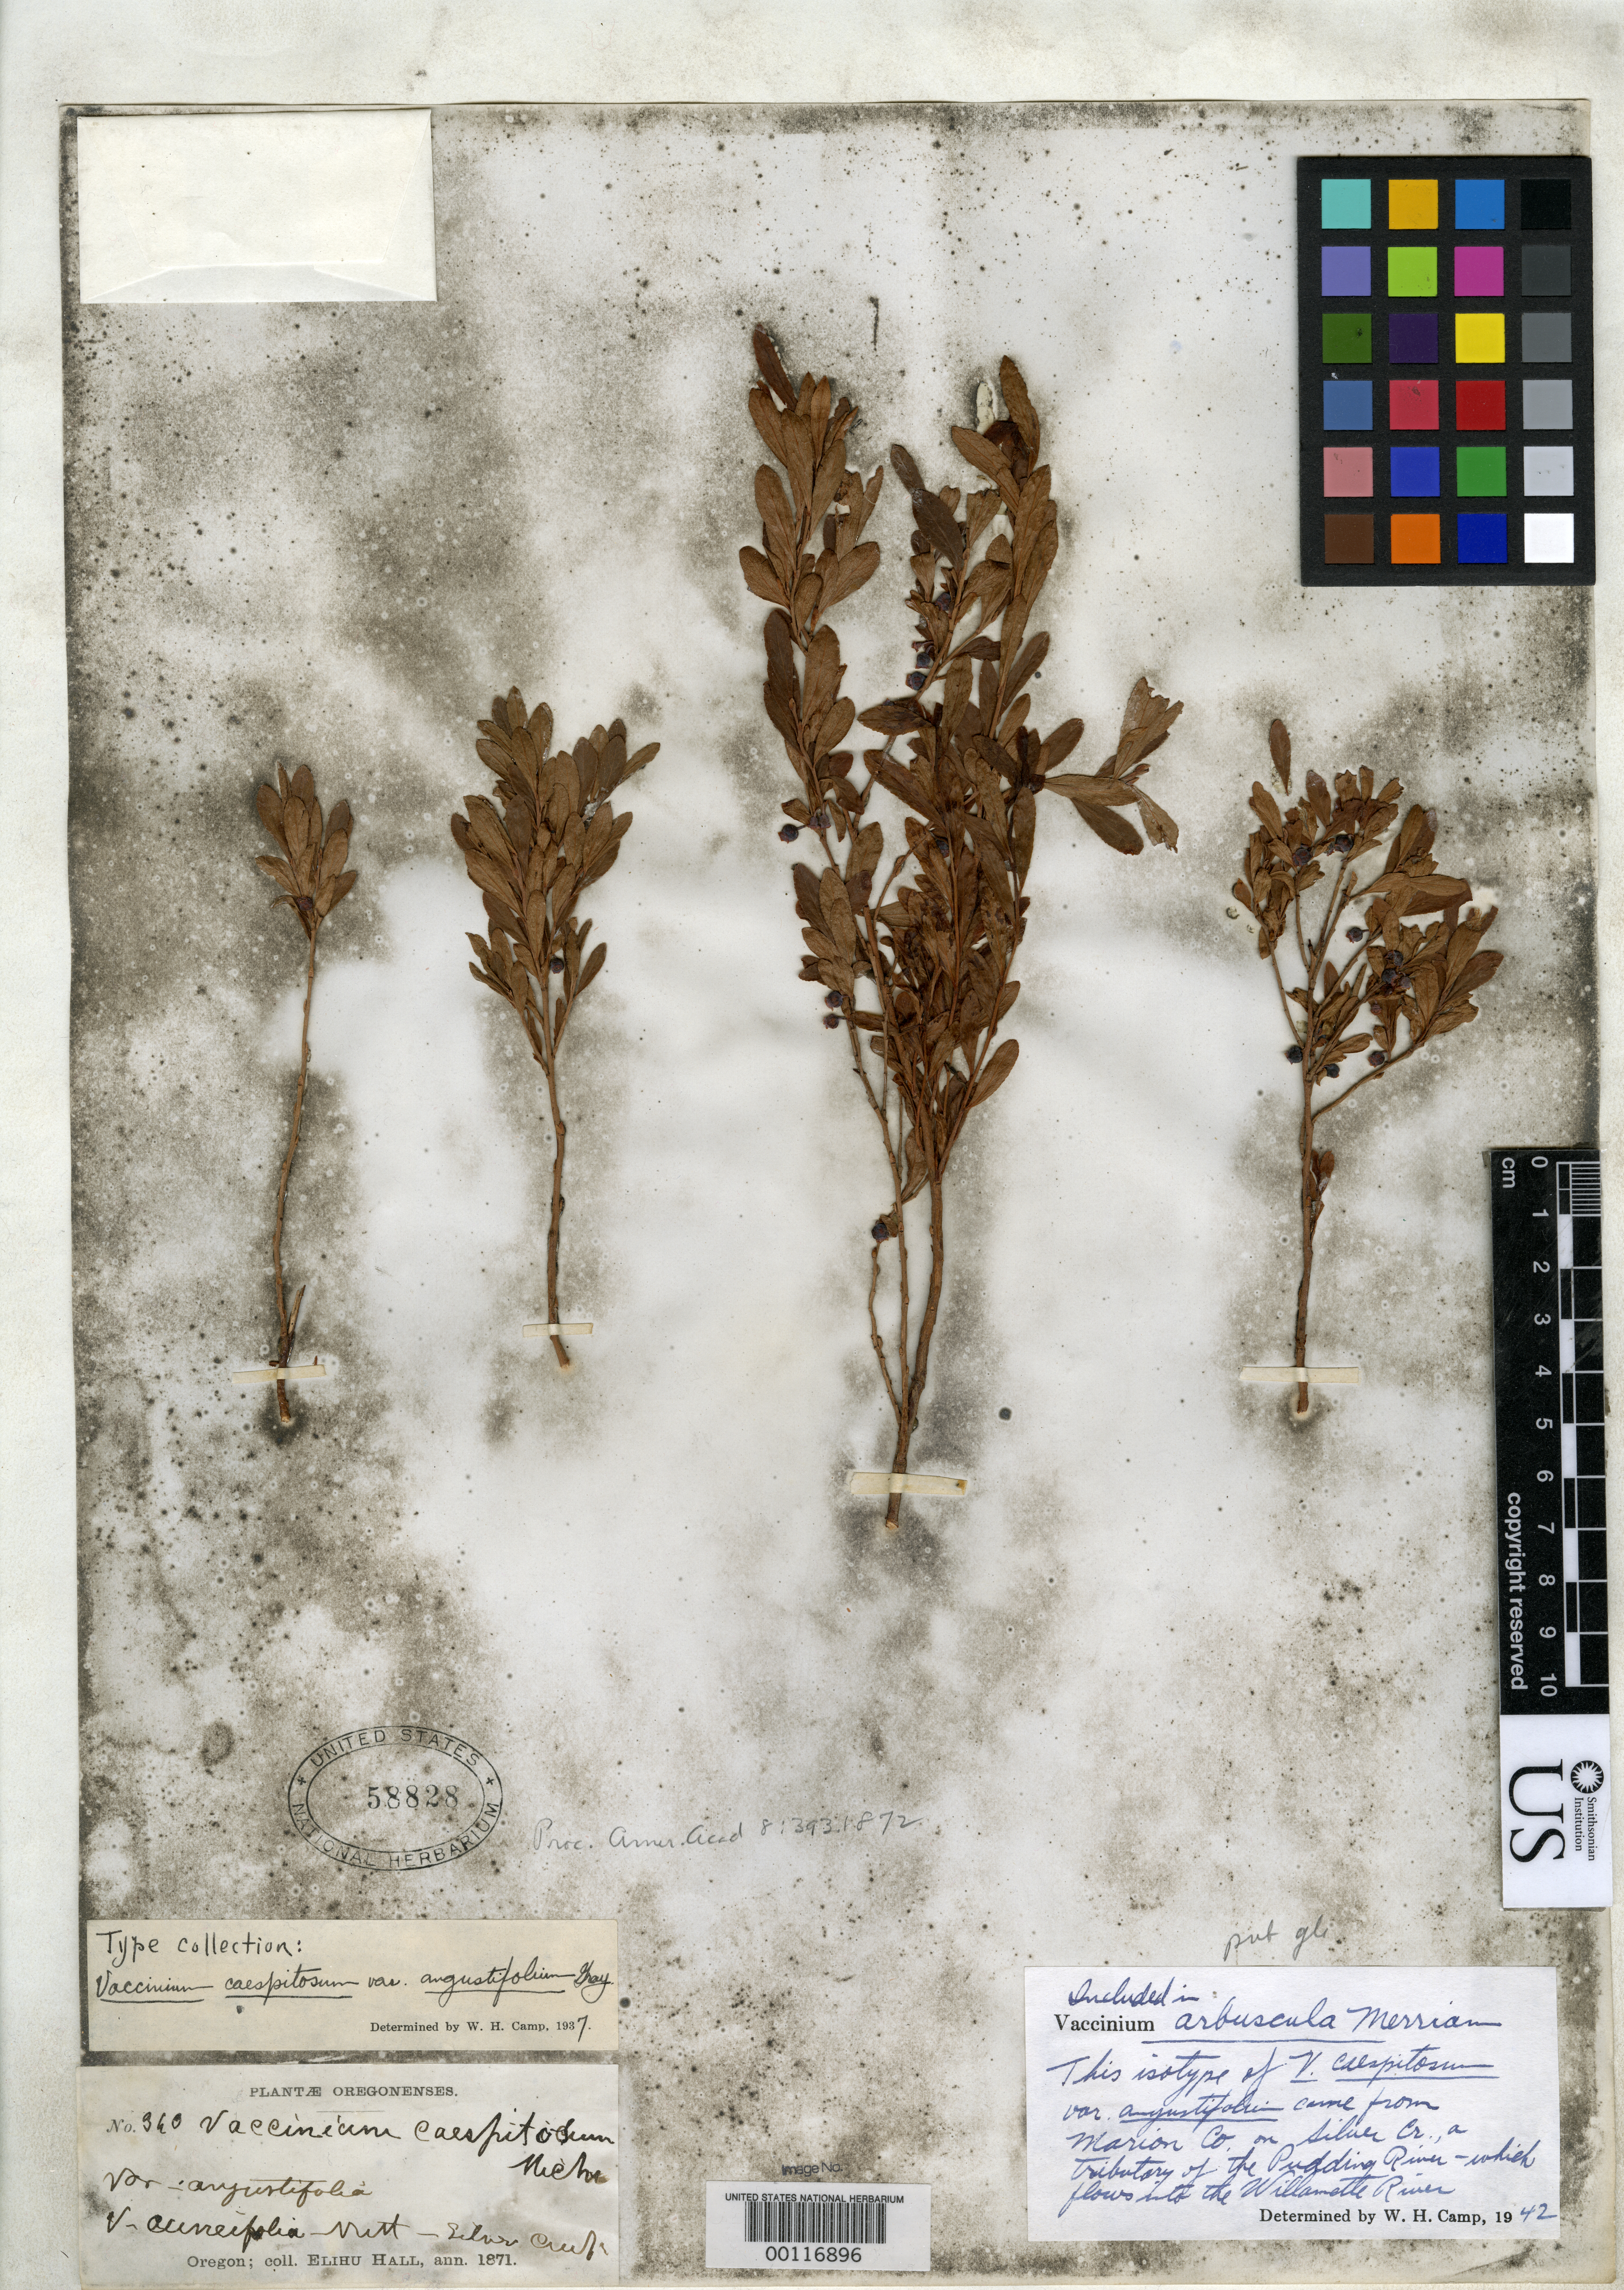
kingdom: Plantae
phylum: Tracheophyta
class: Magnoliopsida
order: Ericales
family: Ericaceae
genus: Vaccinium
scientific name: Vaccinium caespitosum var. angustifolium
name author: A. Gray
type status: Isotype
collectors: E. Hall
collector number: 340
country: United States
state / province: Oregon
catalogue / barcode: US 58828